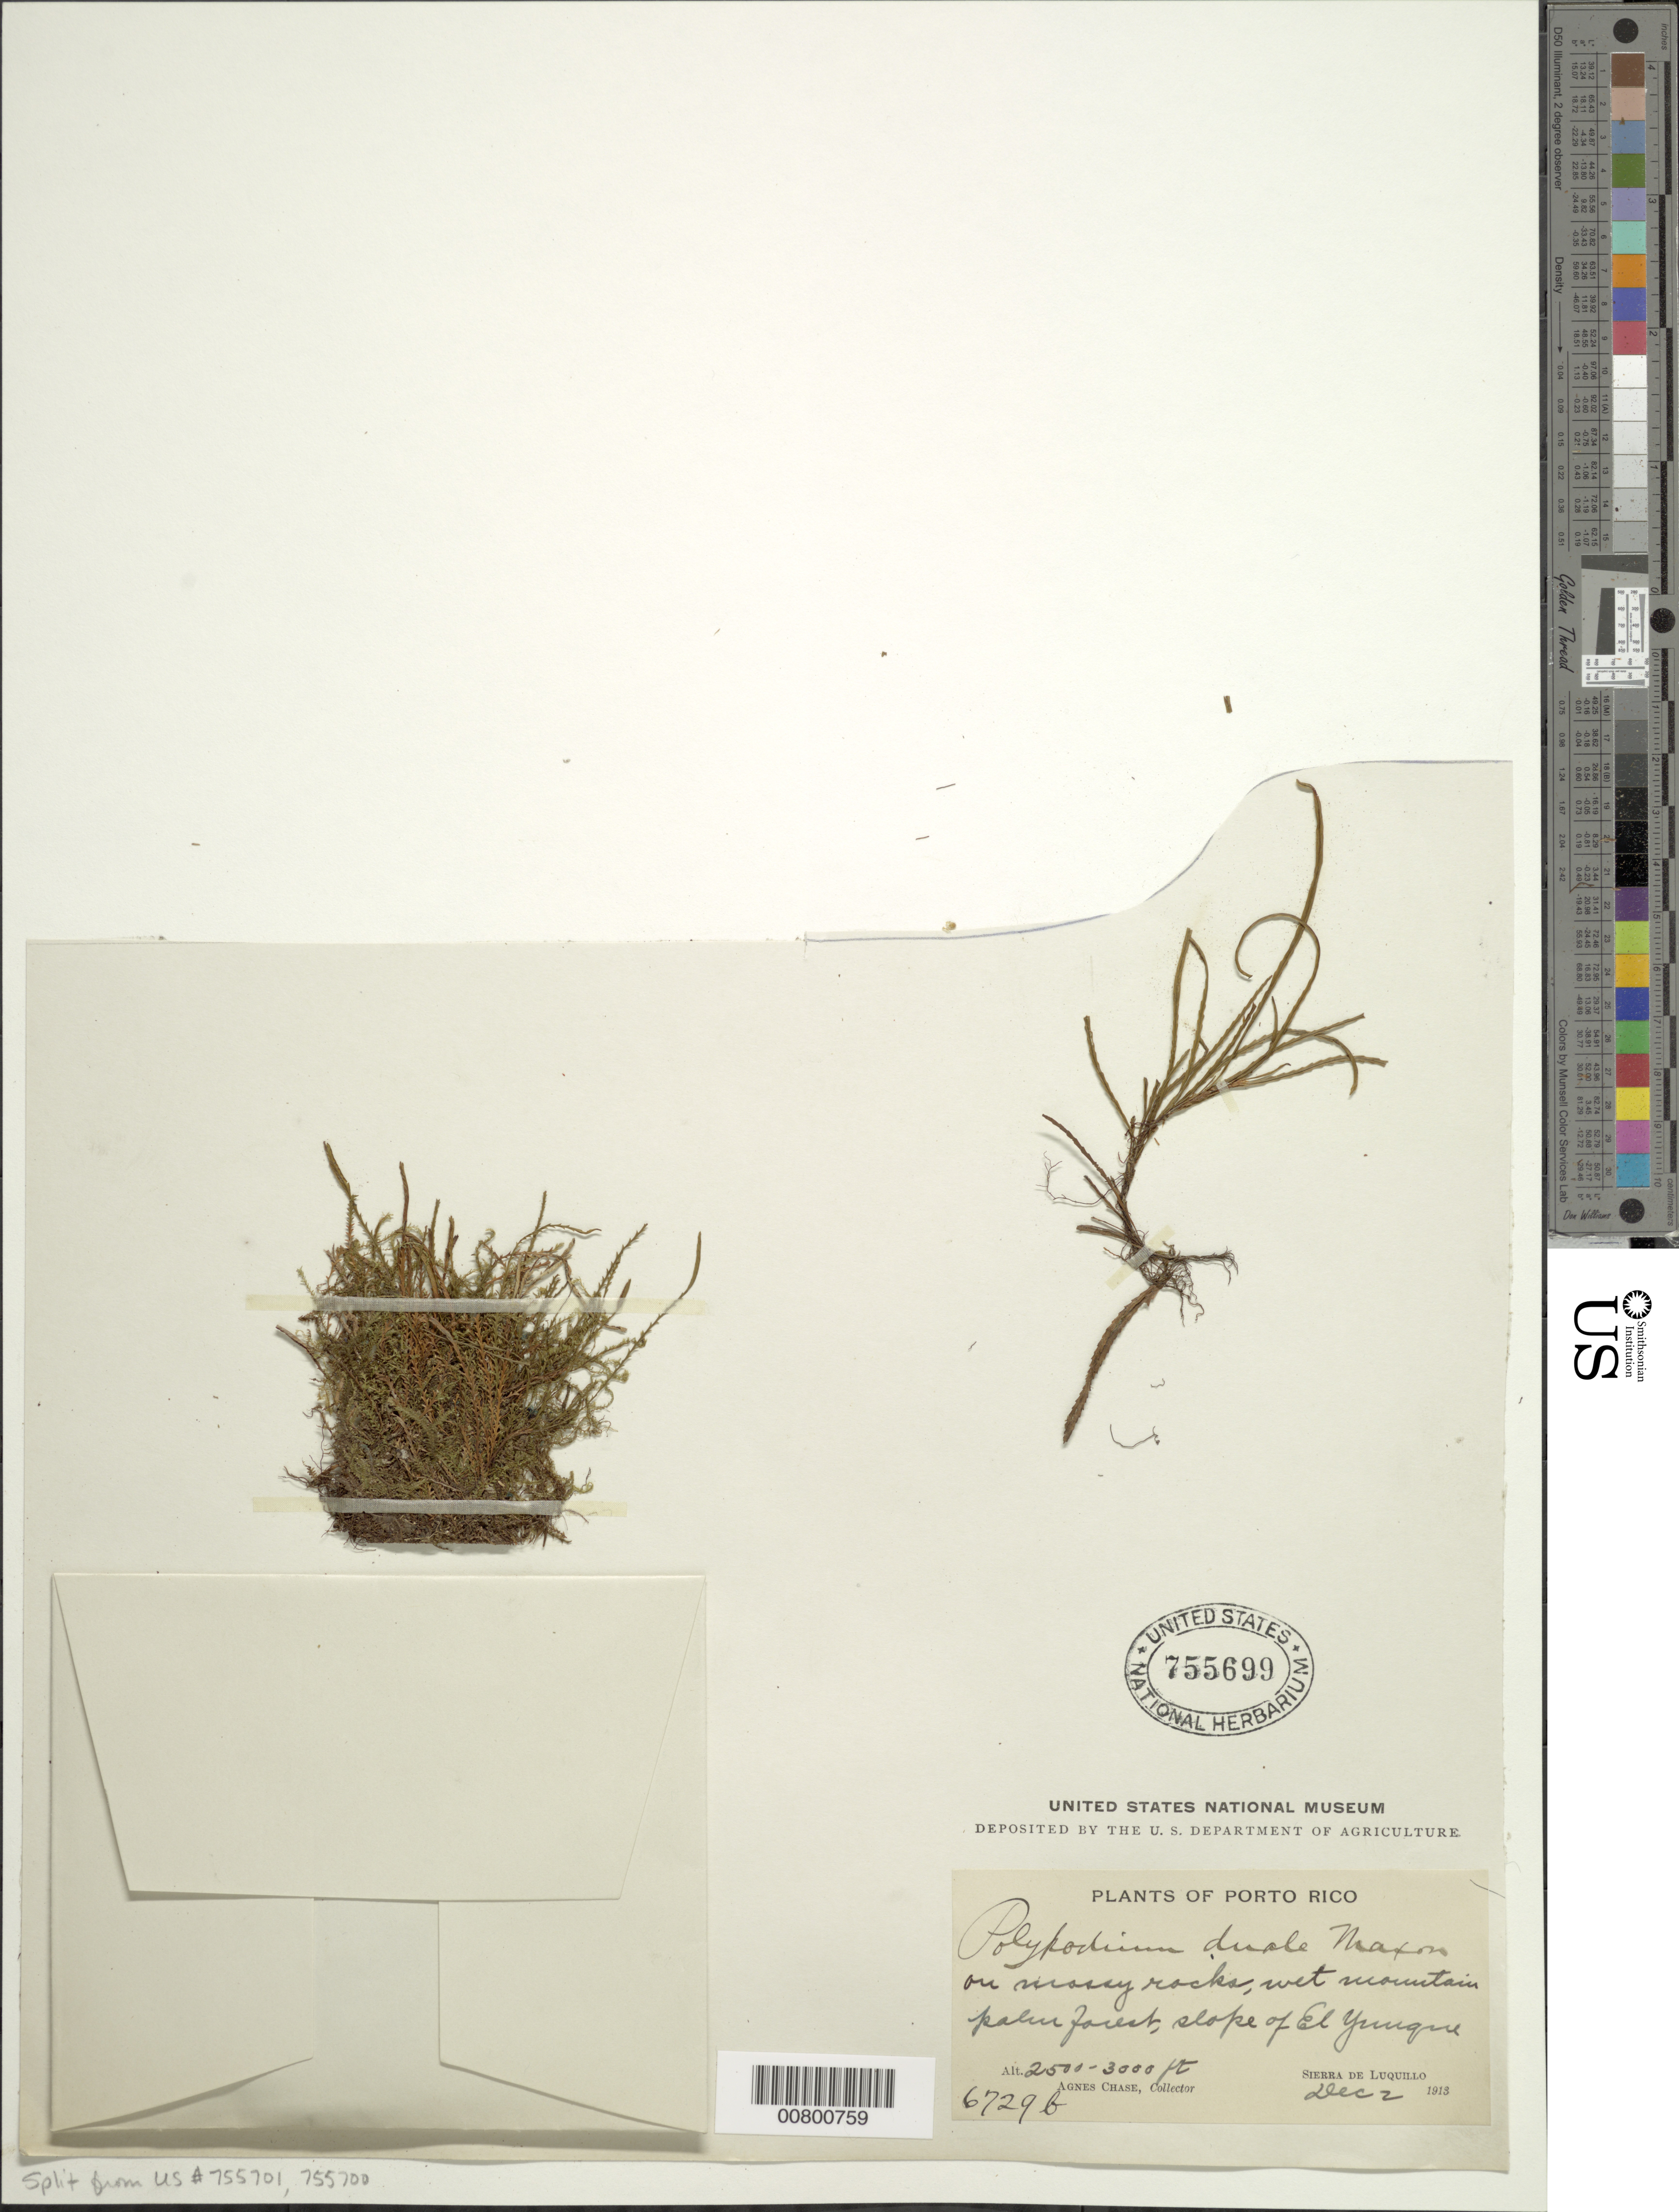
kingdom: Plantae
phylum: Tracheophyta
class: Polypodiopsida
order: Polypodiales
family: Polypodiaceae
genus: Cochlidium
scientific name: Cochlidium serrulatum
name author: (Sw.) L.E. Bishop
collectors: A. Chase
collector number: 6729b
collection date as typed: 02 Dec 1913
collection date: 1913-12-02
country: Puerto Rico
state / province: Luquillo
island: Puerto Rico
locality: Sierra de Luquillo, El Yunque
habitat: Wet mountain palm forest, on mossy rocks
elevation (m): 762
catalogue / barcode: US 755699